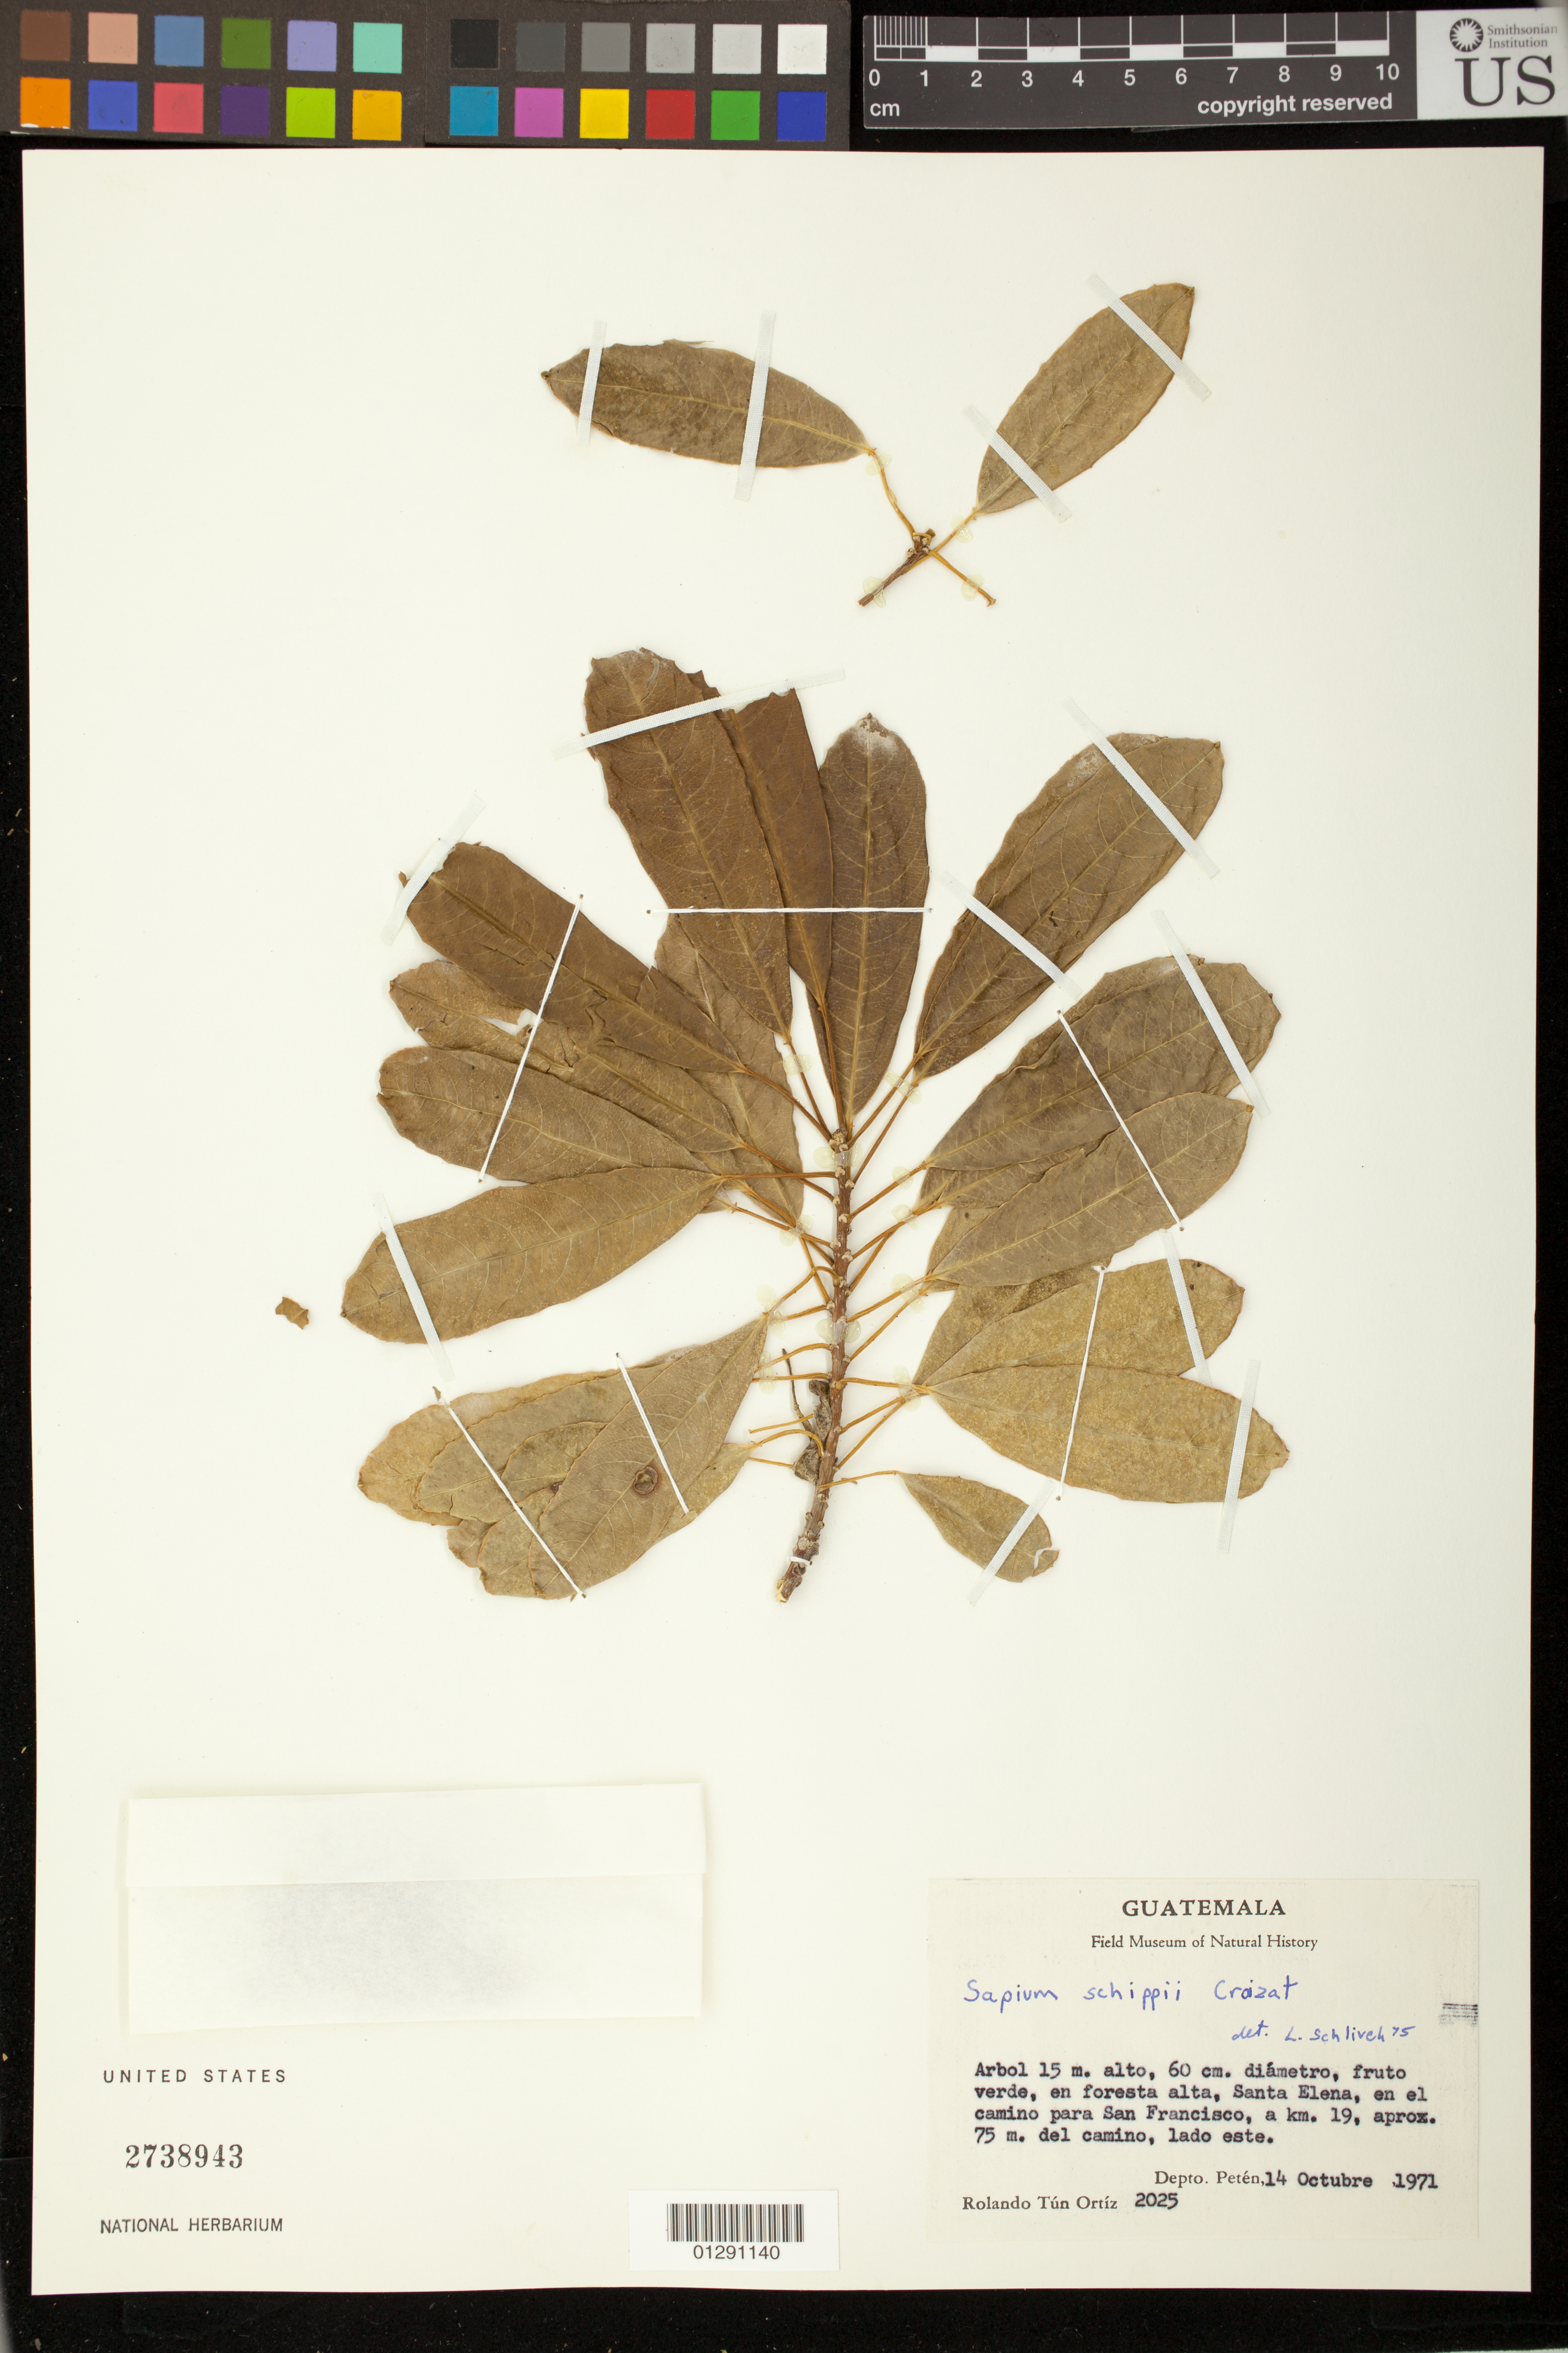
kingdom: Plantae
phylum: Tracheophyta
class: Magnoliopsida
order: Malpighiales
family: Euphorbiaceae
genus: Sapium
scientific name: Sapium schippii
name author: Croizat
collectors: R. T. Ortíz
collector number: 2025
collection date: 1971-10-14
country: Guatemala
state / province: El Petén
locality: Santa Elena, en el camino para San Francisco, a km. 19, aprox. 75 m. del camino, lado este.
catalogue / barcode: US 2738943